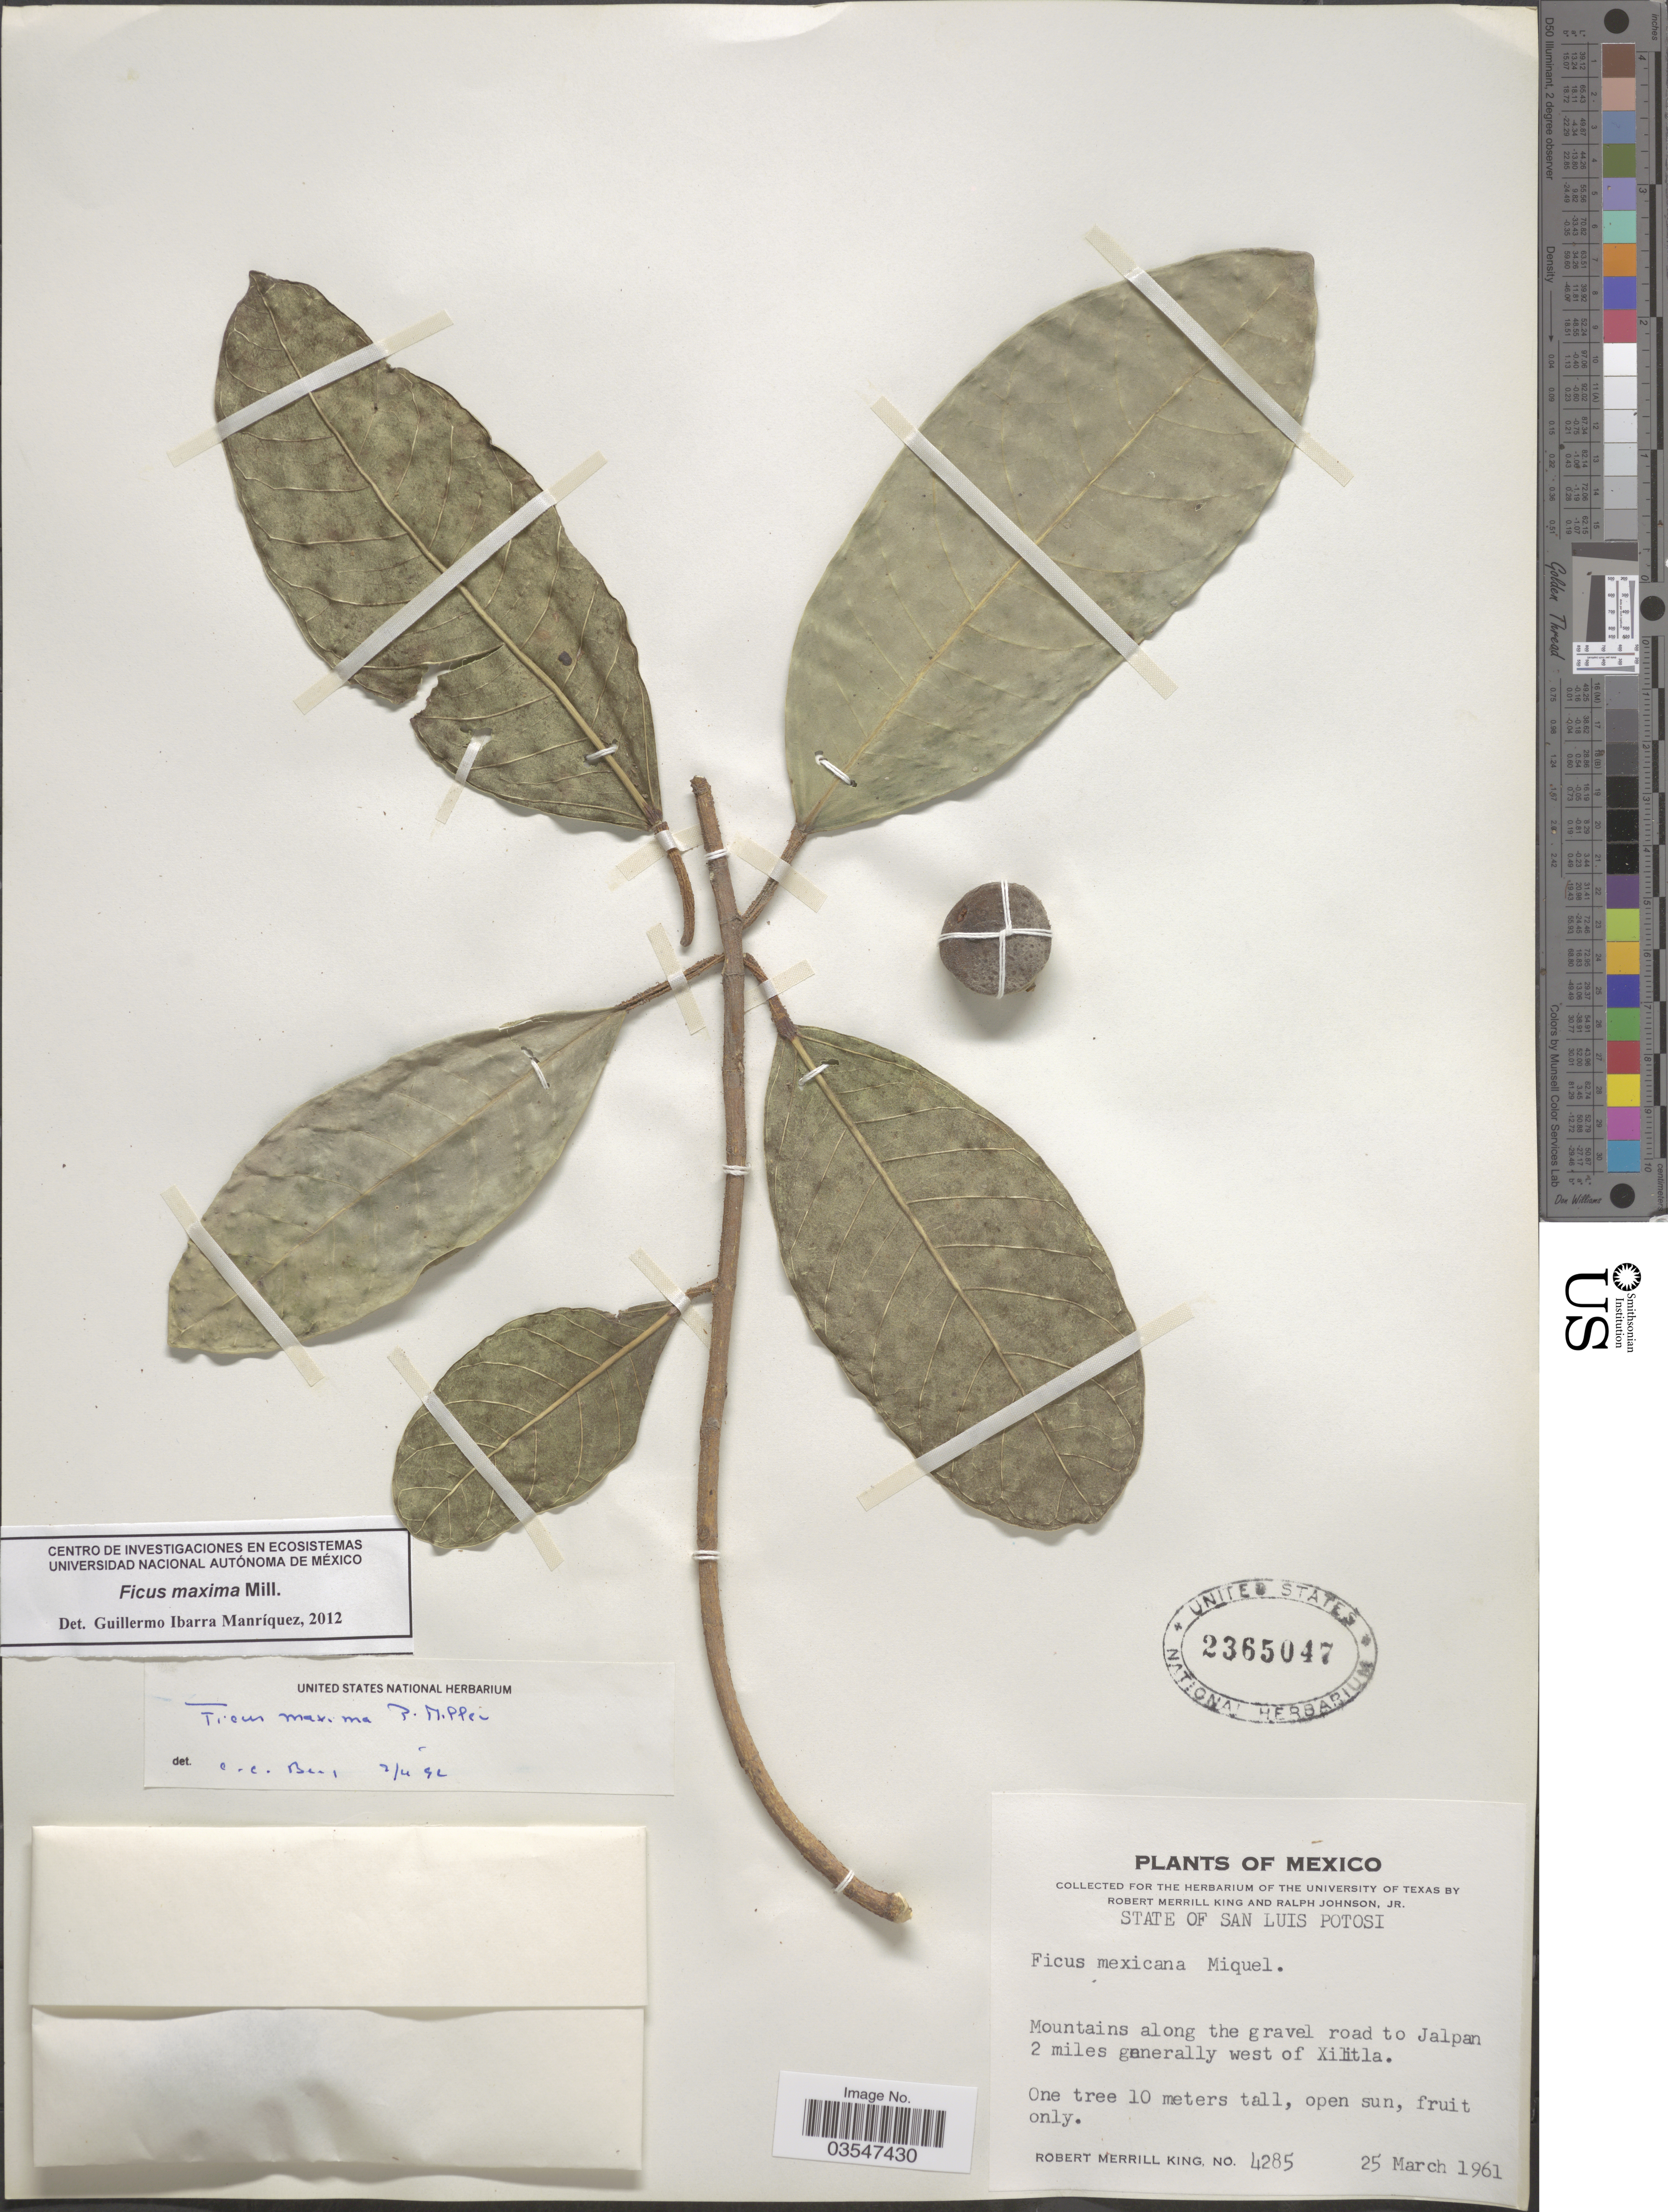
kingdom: Plantae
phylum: Tracheophyta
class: Magnoliopsida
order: Rosales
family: Moraceae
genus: Ficus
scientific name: Ficus maxima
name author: Mill.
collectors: R. M. King & R. Johnson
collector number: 4285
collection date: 1961-03-25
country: Mexico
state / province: San Luis Potosí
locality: Mountains along the gravel road to Jalpan 2 miles generally west of Xilitla.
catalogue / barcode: US 2365047